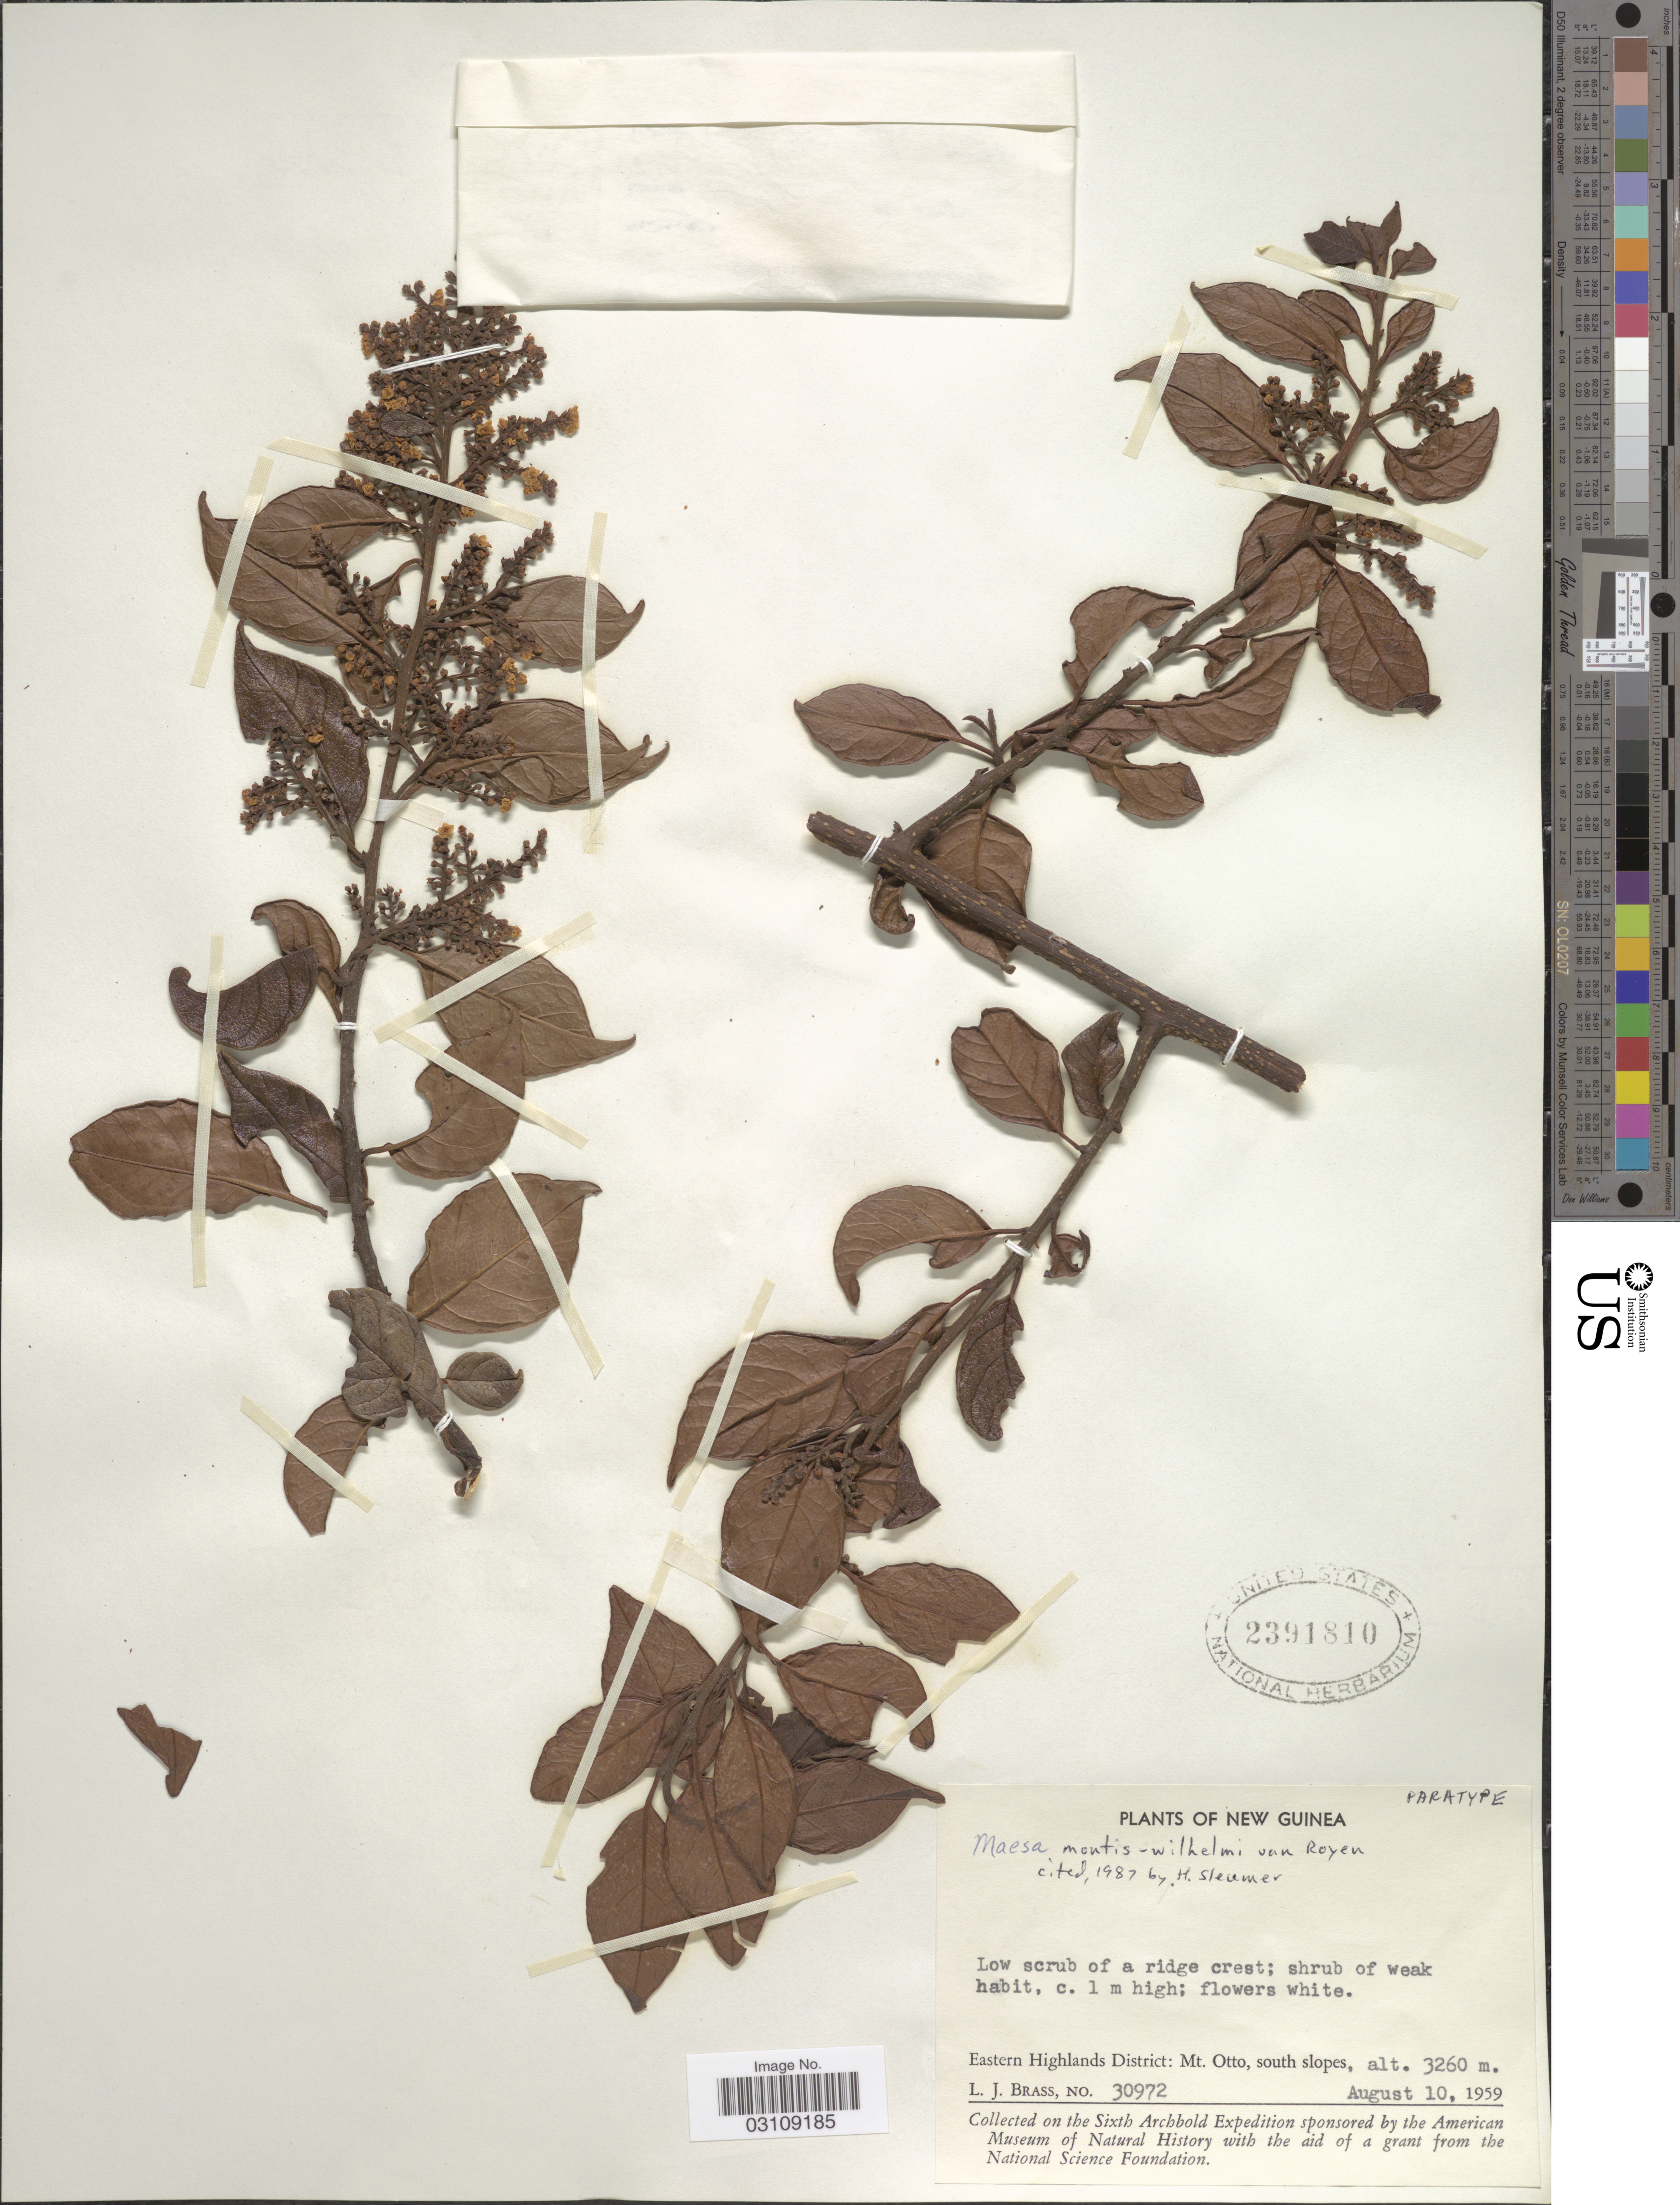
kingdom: Plantae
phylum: Tracheophyta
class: Magnoliopsida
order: Ericales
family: Primulaceae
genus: Maesa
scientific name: Maesa montis-wilhelmi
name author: P. Royen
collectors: L. J. Brass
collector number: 30972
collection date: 1959-08-10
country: Papua New Guinea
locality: New Guinea. Eastern Highlands District: Mt. Otto, south slopes.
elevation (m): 3260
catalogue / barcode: US 2391810